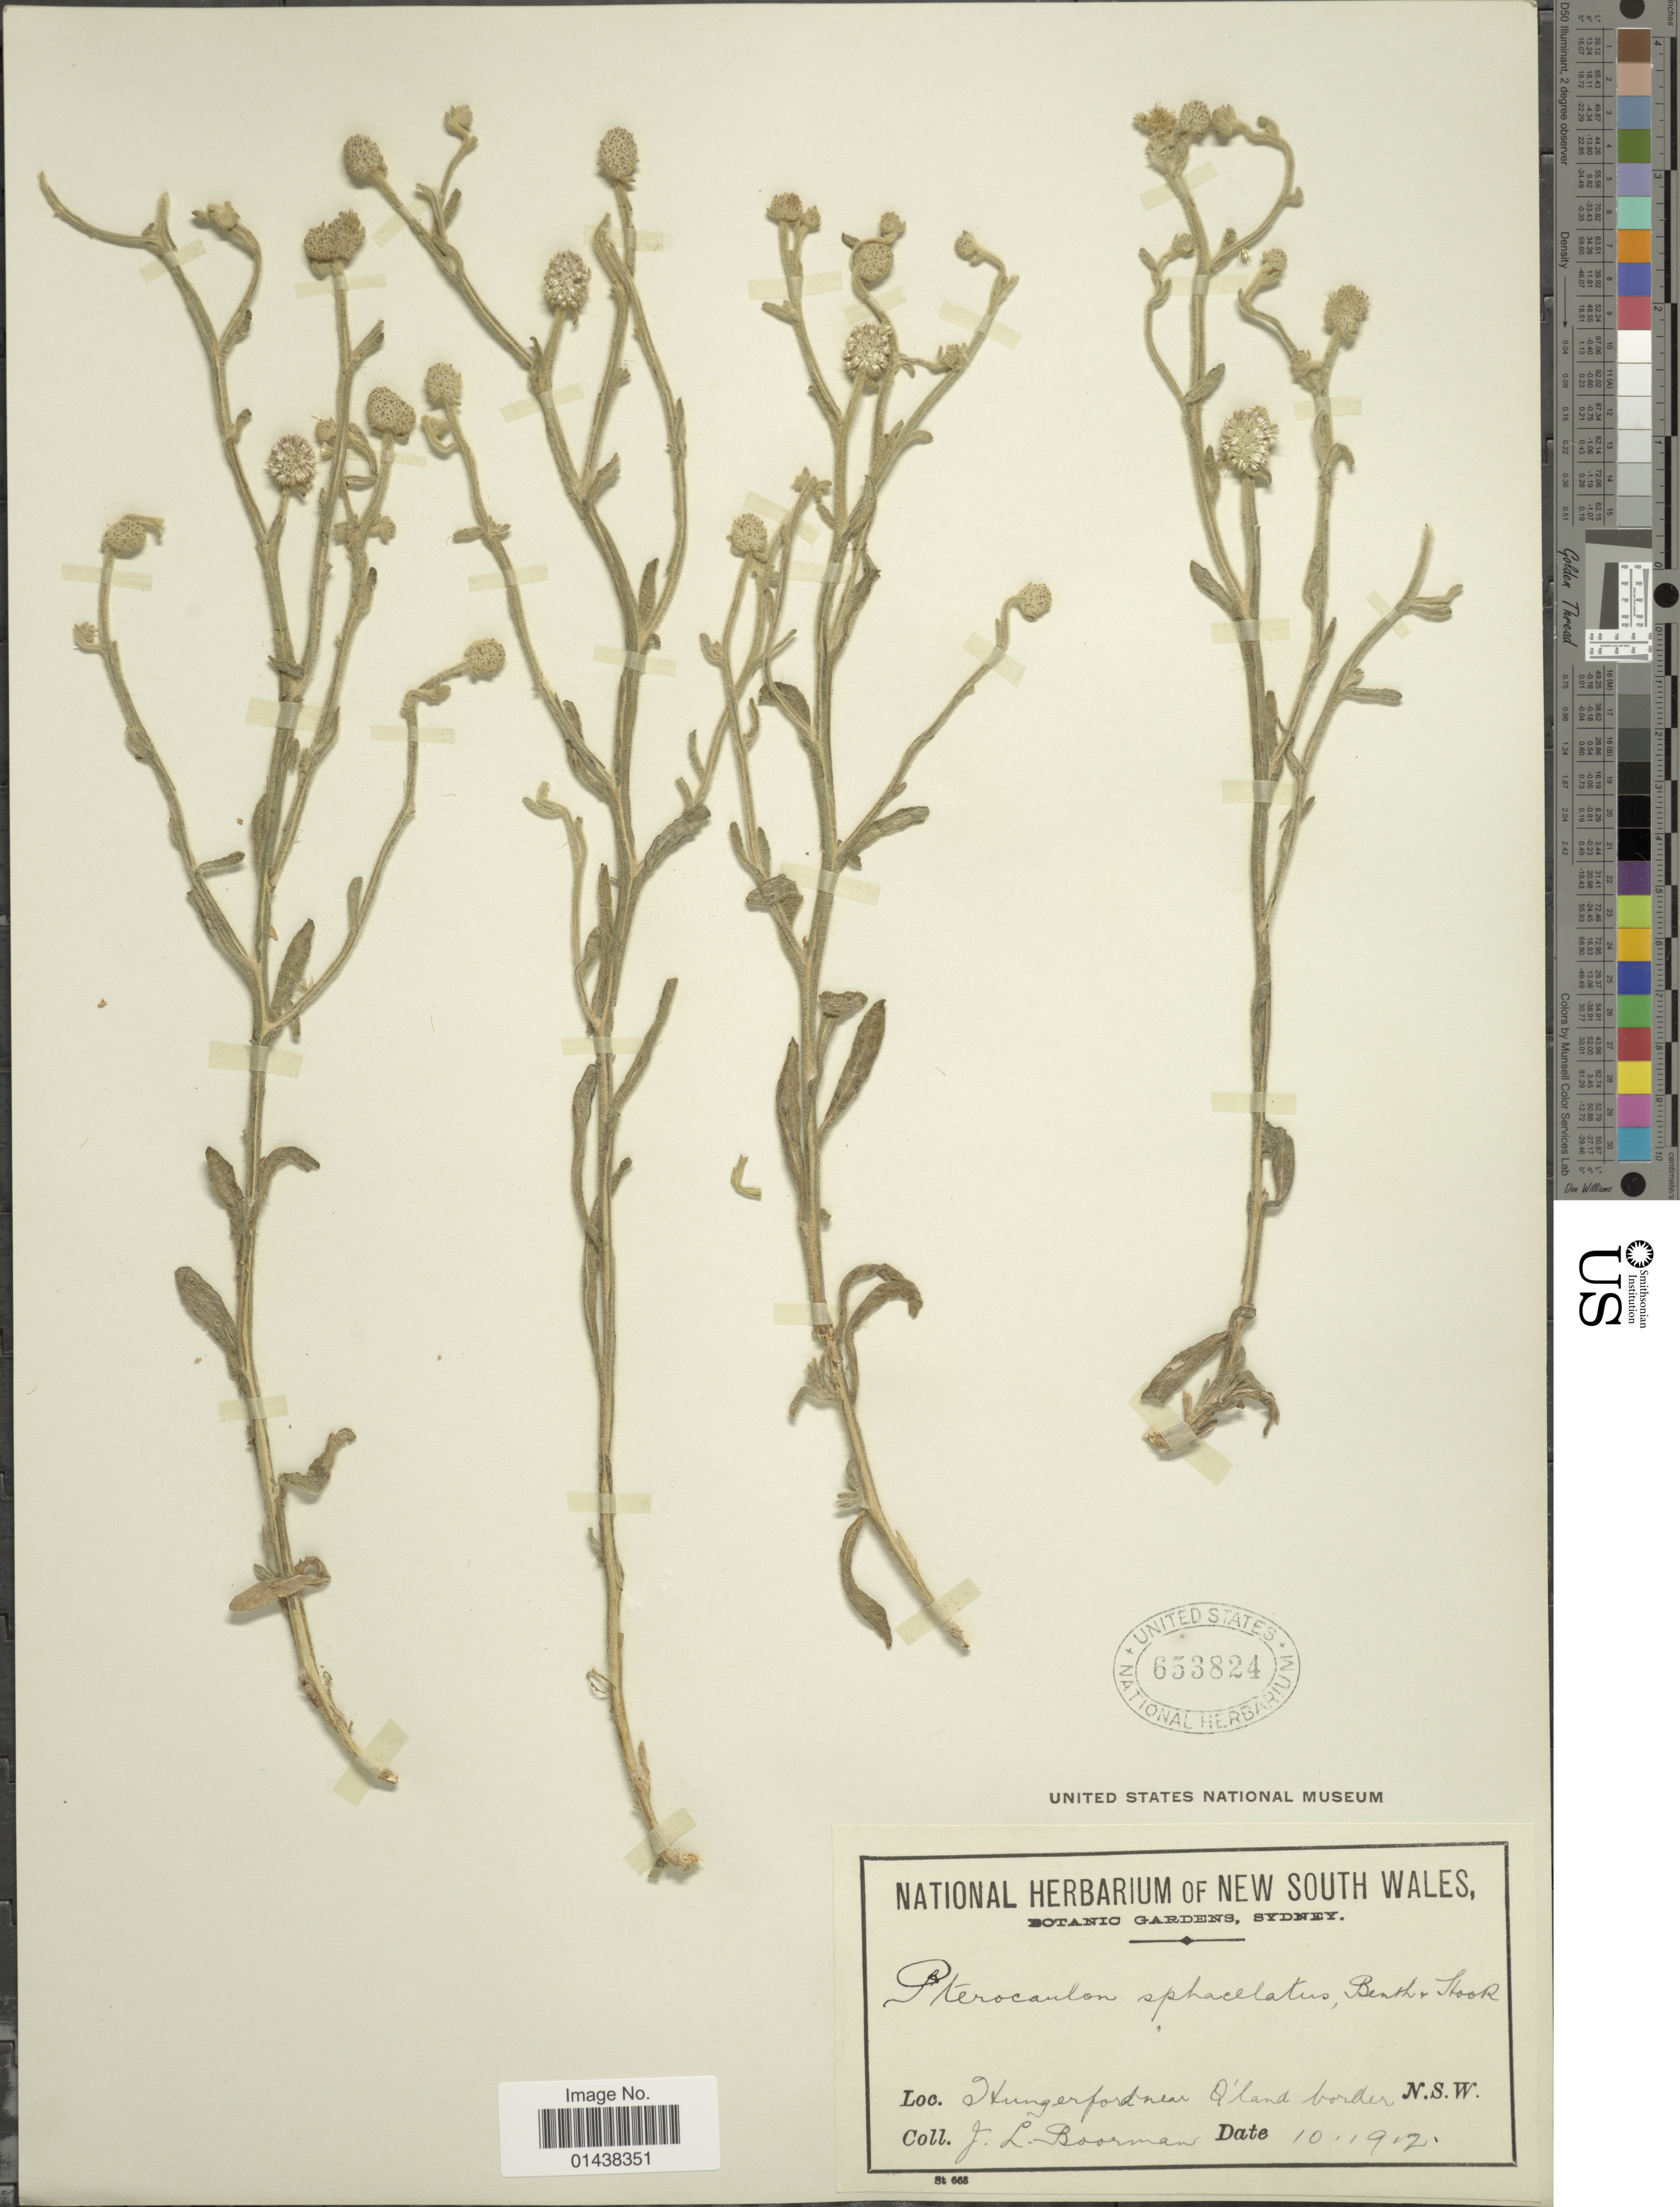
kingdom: Plantae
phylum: Tracheophyta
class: Magnoliopsida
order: Asterales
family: Asteraceae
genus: Pterocaulon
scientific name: Pterocaulon sphacelatum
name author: (Labill.) F. Muell.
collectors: J. Boorman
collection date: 1912-10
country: Australia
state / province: New South Wales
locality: Itungerford near Q'land border N.S.W.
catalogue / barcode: US 653824